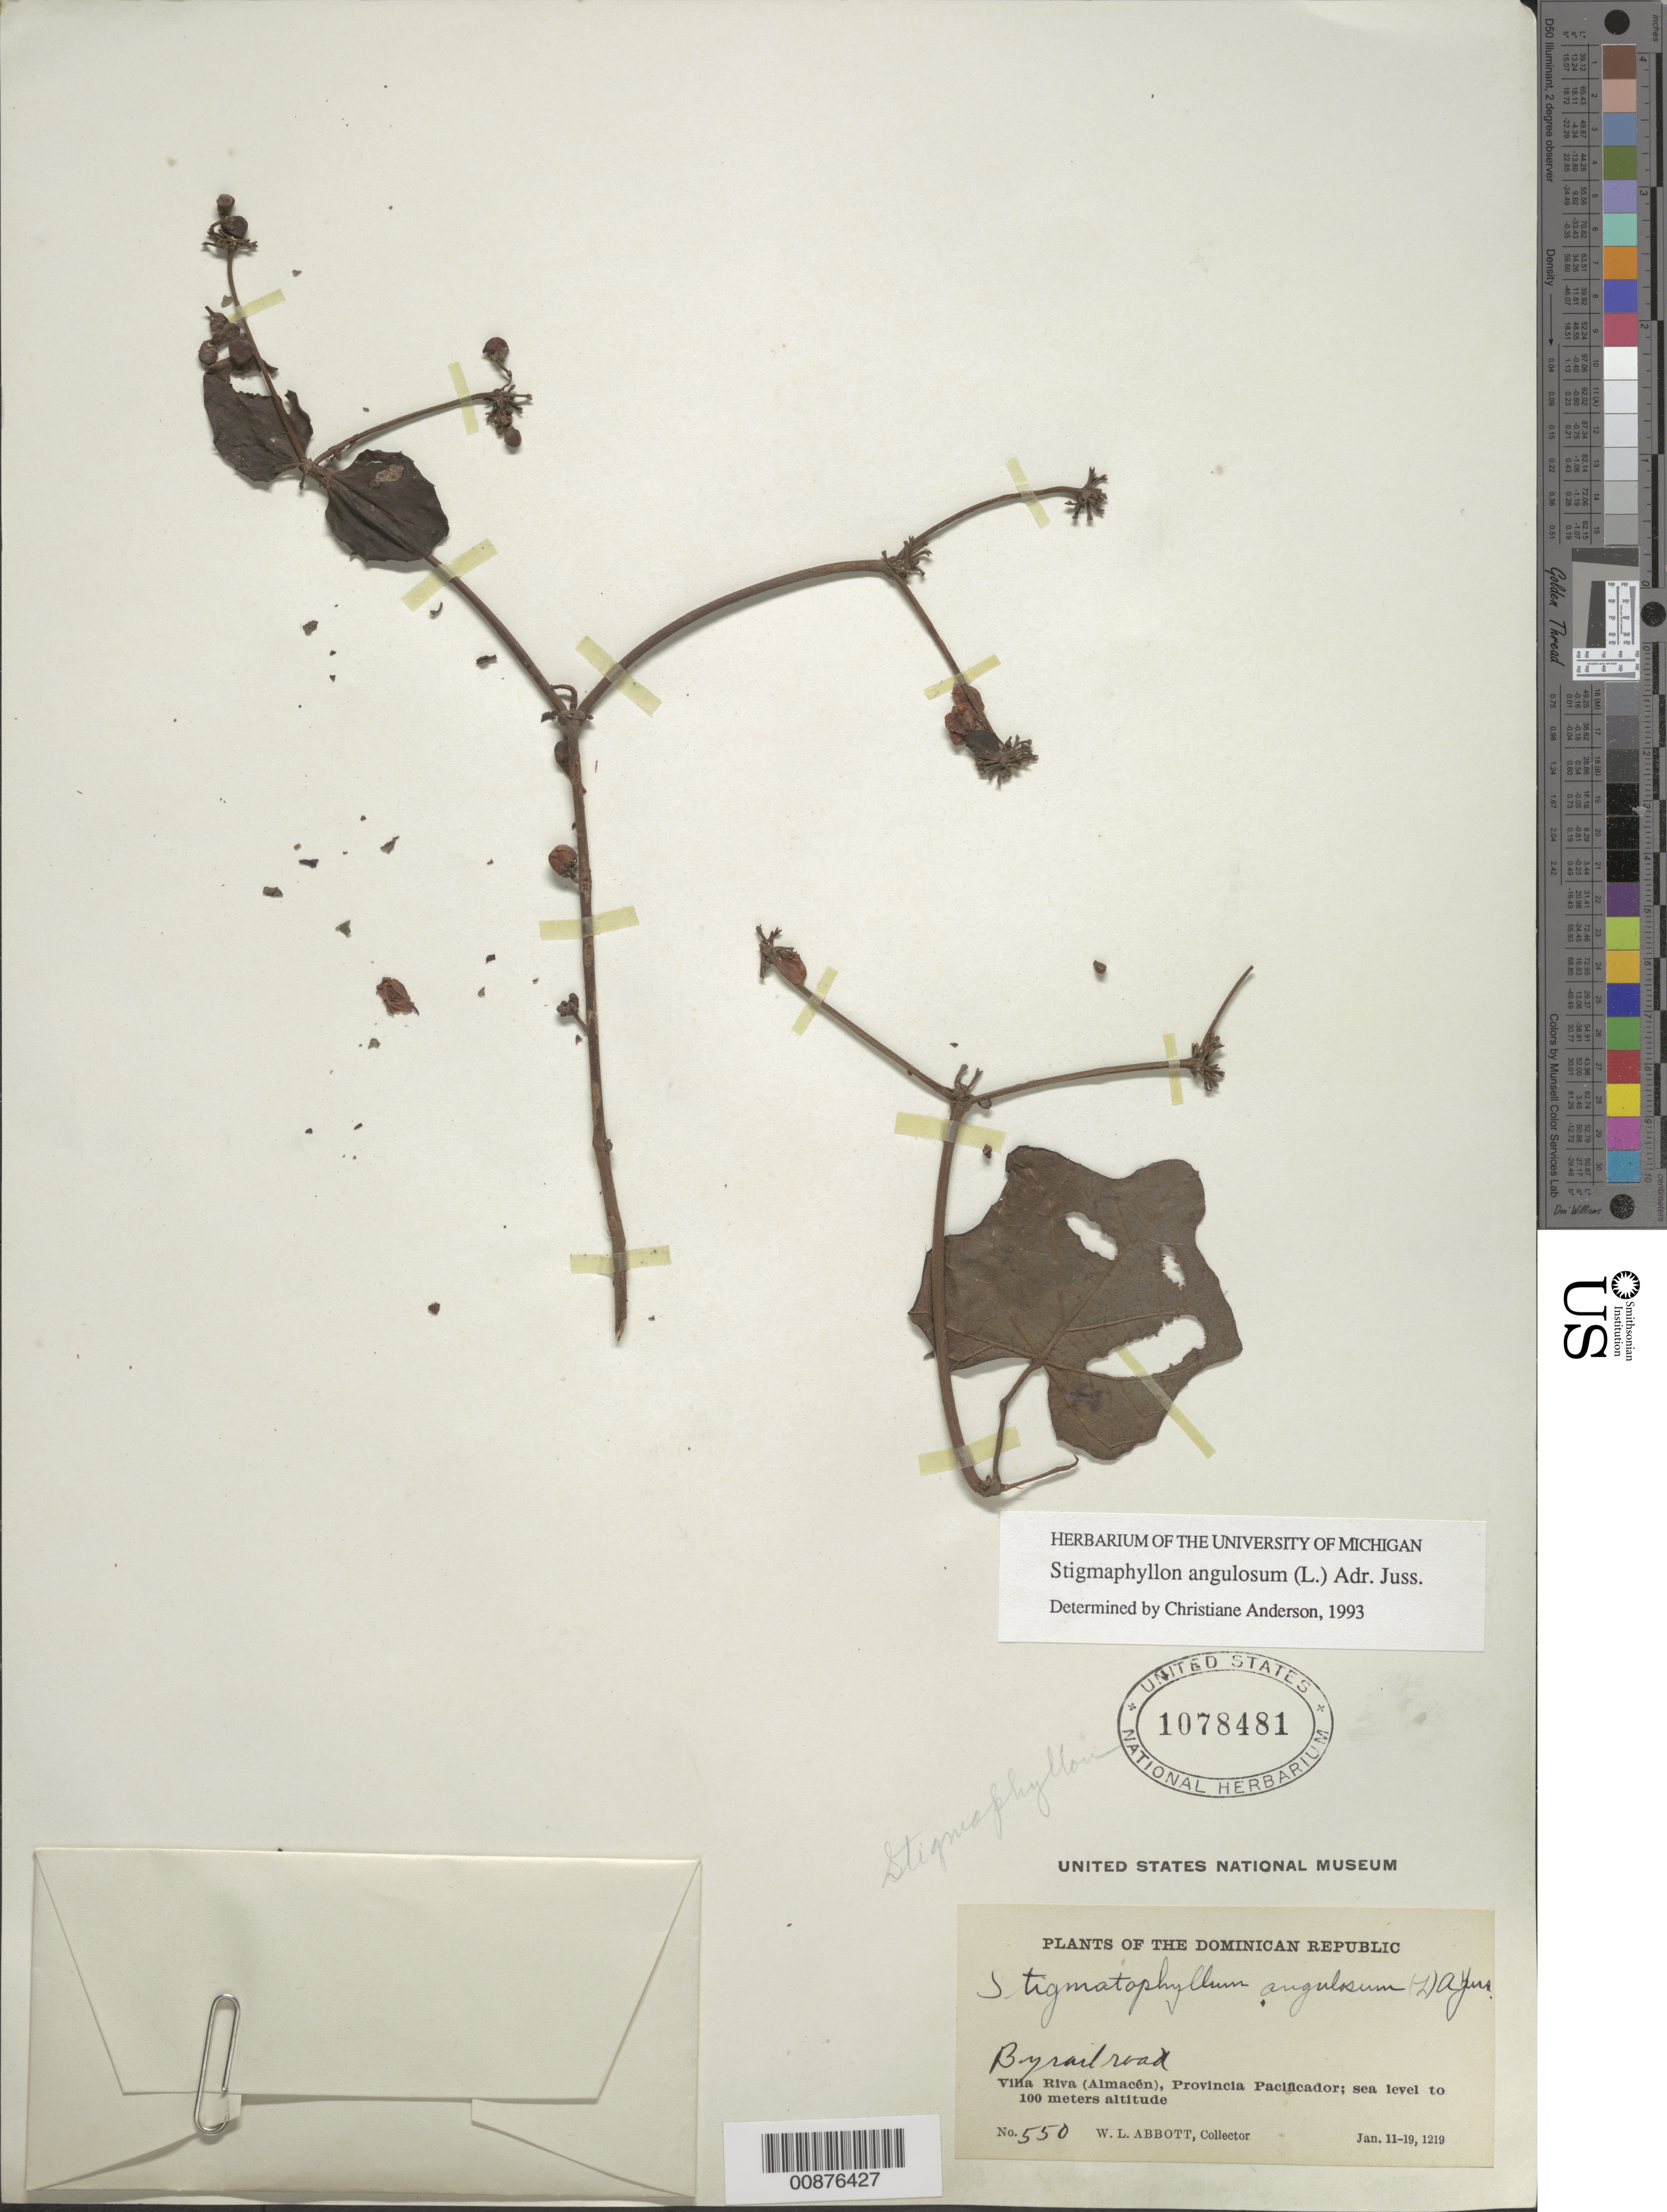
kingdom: Plantae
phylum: Tracheophyta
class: Magnoliopsida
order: Malpighiales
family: Malpighiaceae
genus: Stigmaphyllon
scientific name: Stigmaphyllon angulosum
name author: (L.) A. Juss.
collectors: W. L. Abbott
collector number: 550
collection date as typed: Jan. 11-19, 1219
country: Dominican Republic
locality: By rail road. Villa Riva (Almacén), Provincia Pacificador.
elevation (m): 0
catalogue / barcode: US 1078481